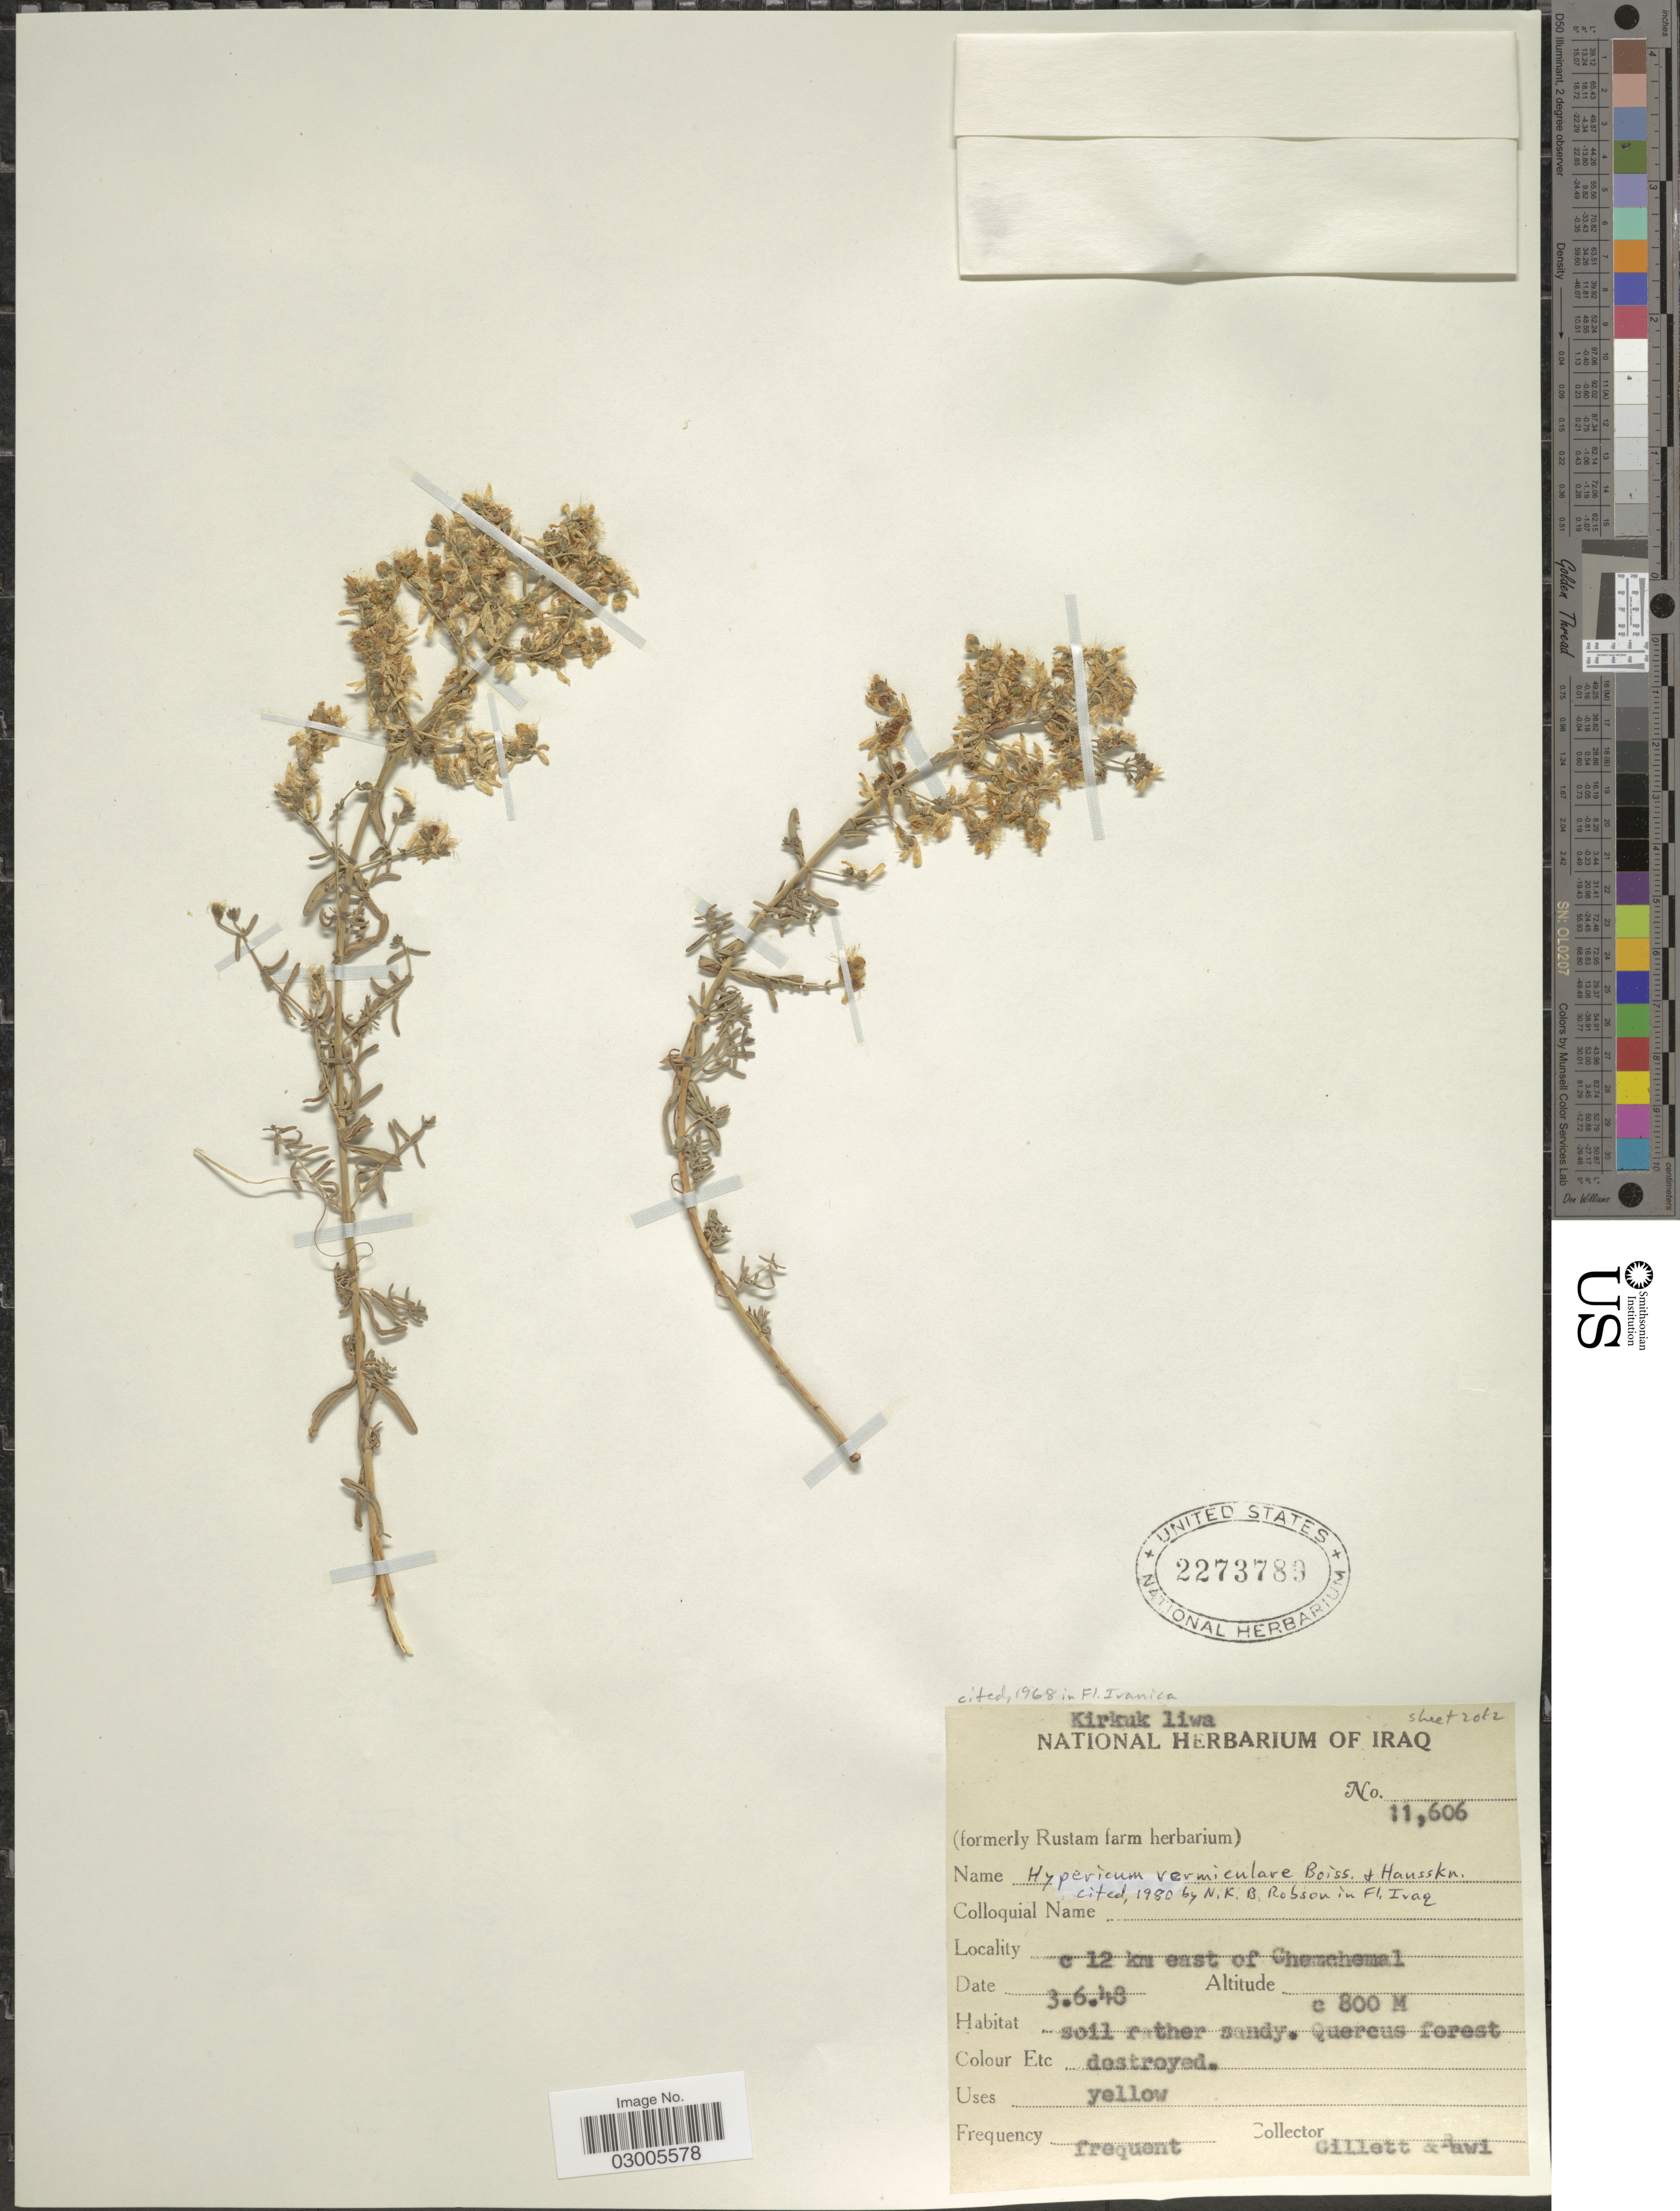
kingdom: Plantae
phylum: Tracheophyta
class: Magnoliopsida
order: Malpighiales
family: Hypericaceae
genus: Hypericum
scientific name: Hypericum vermiculare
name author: Boiss. & Hausskn.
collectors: Gillett, -- & -. Rawi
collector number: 11606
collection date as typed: Transcribed d/m/y: 3/6/48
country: Iraq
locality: Kirkuk liwa. C 12 km east of Chemchamal.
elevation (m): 800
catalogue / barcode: US 2273789